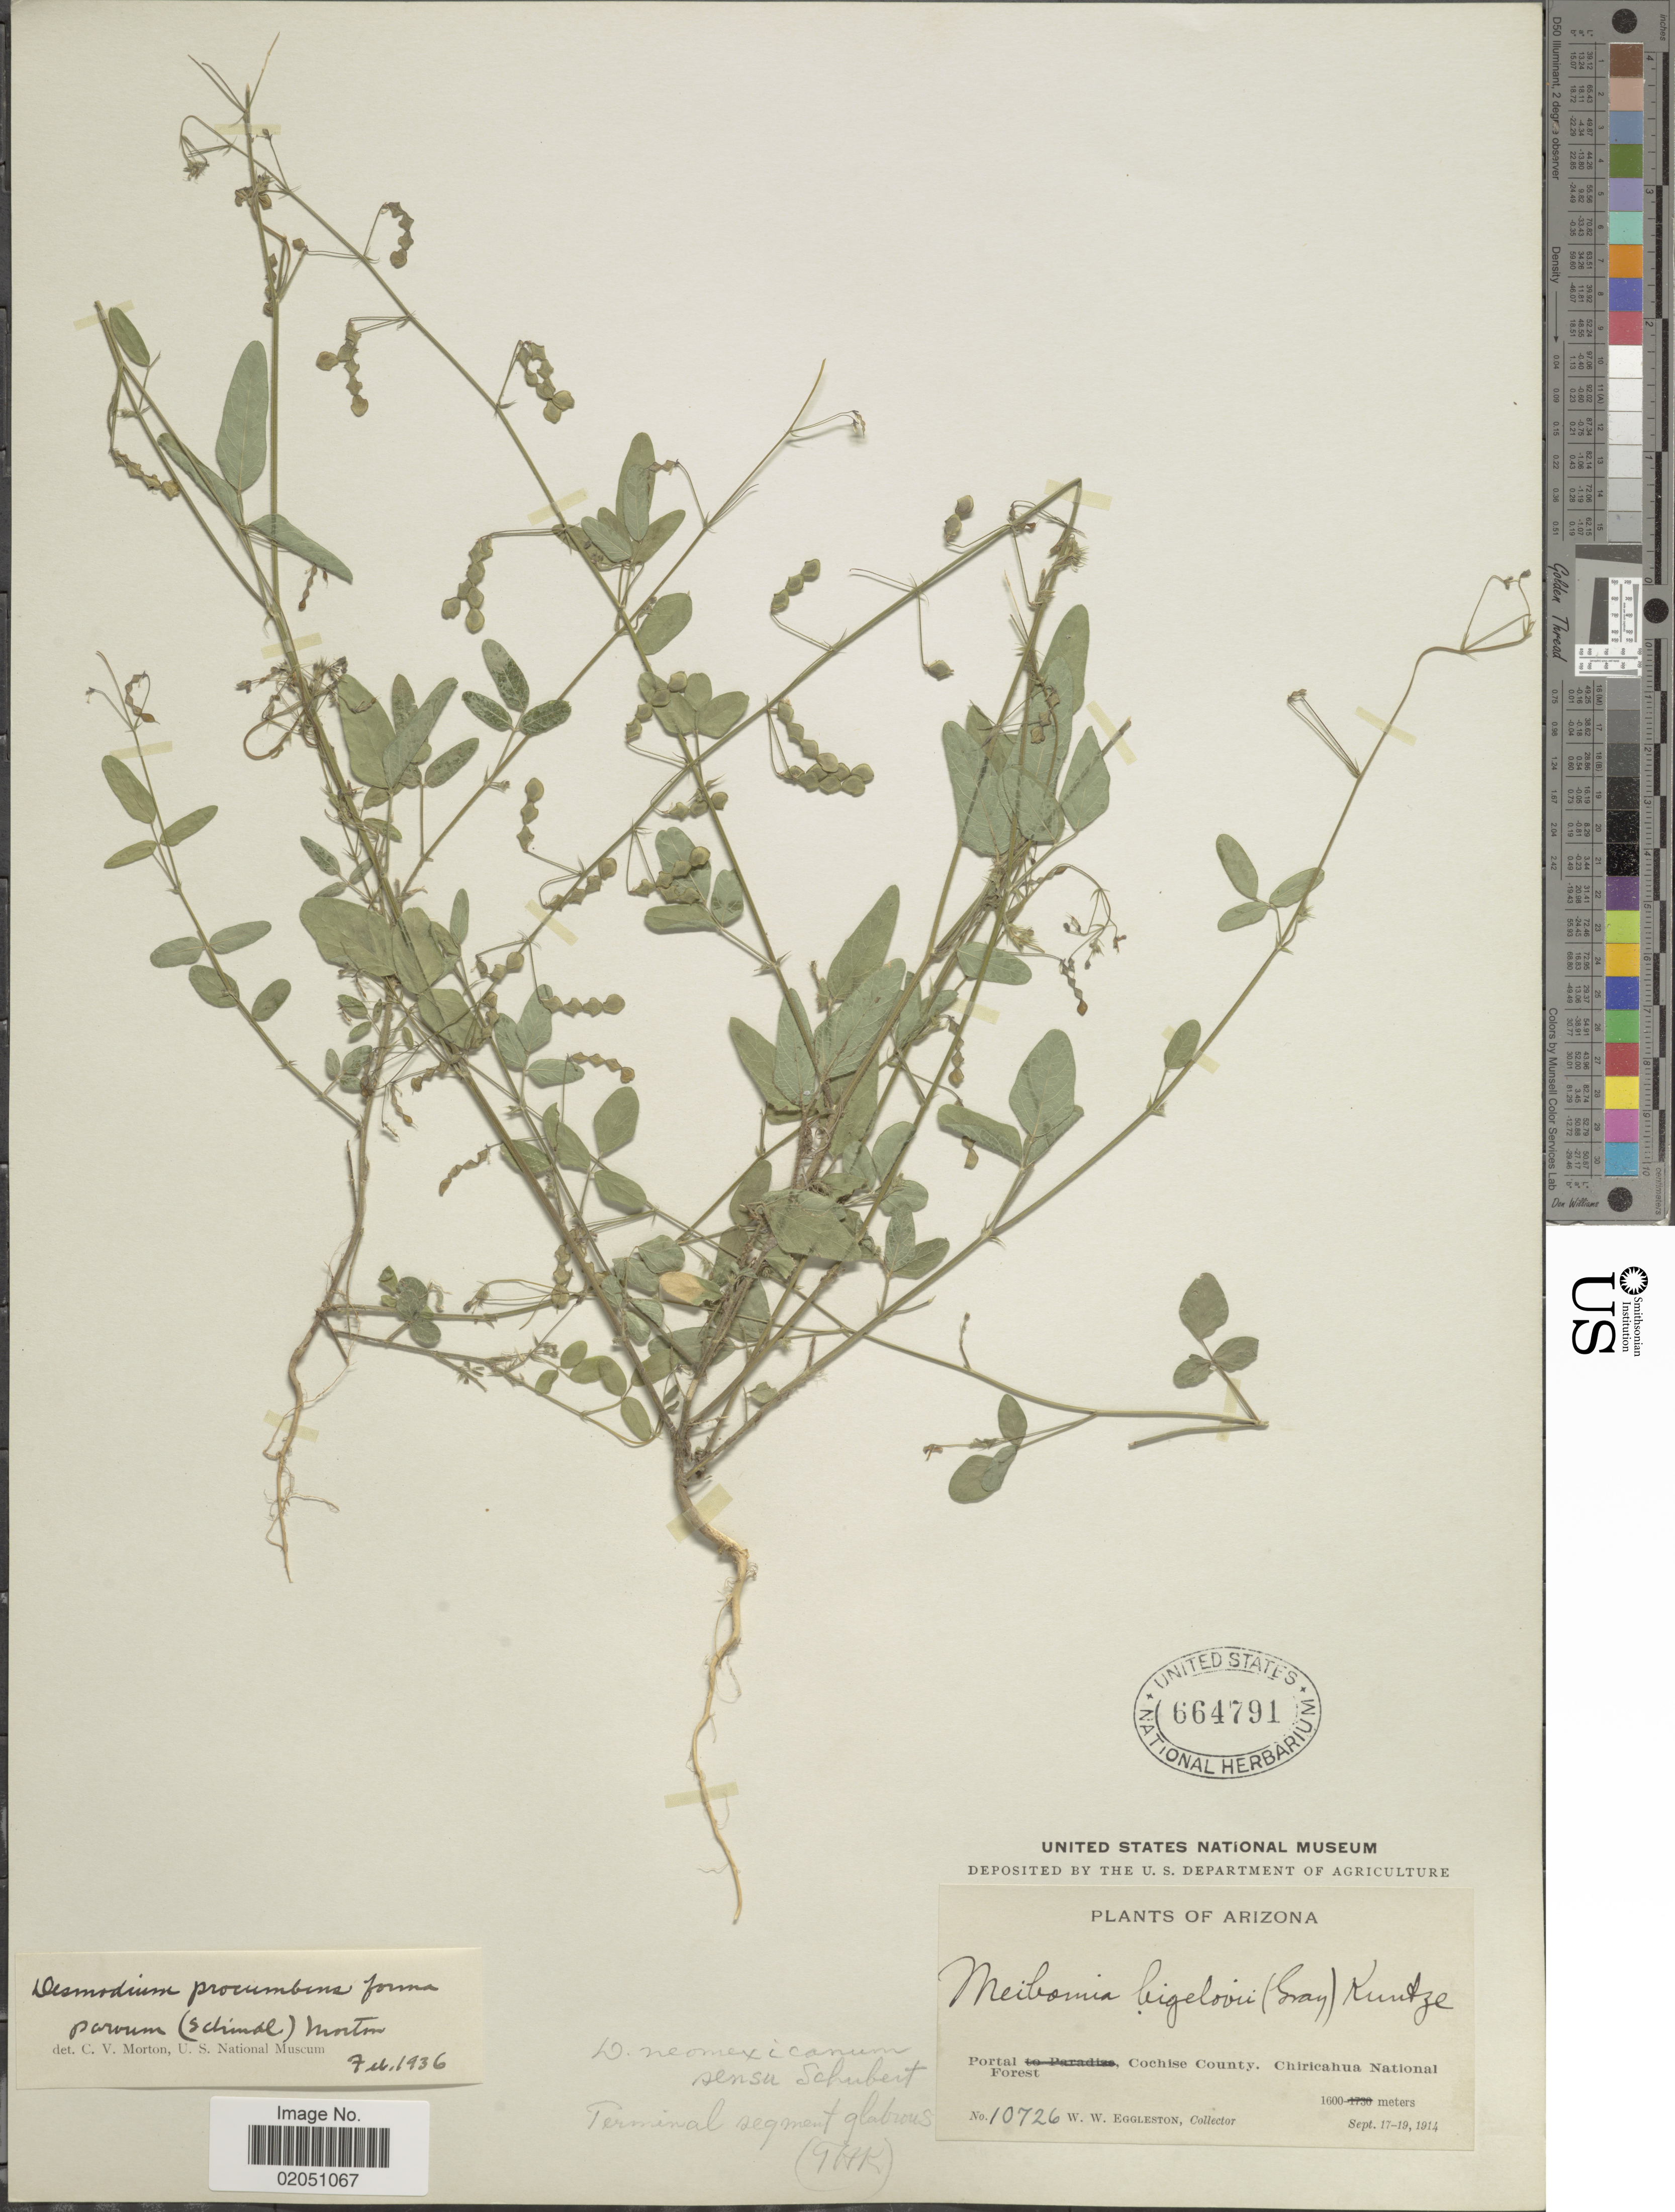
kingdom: Plantae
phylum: Tracheophyta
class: Magnoliopsida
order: Fabales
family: Fabaceae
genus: Desmodium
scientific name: Desmodium neomexicanum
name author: A. Gray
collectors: W. W. Eggleston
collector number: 10726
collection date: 1914-09-17/1914-09-19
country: United States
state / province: Arizona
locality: Portal, Cochise County, Chiricahua National Forest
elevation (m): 1600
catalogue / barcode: US 664791